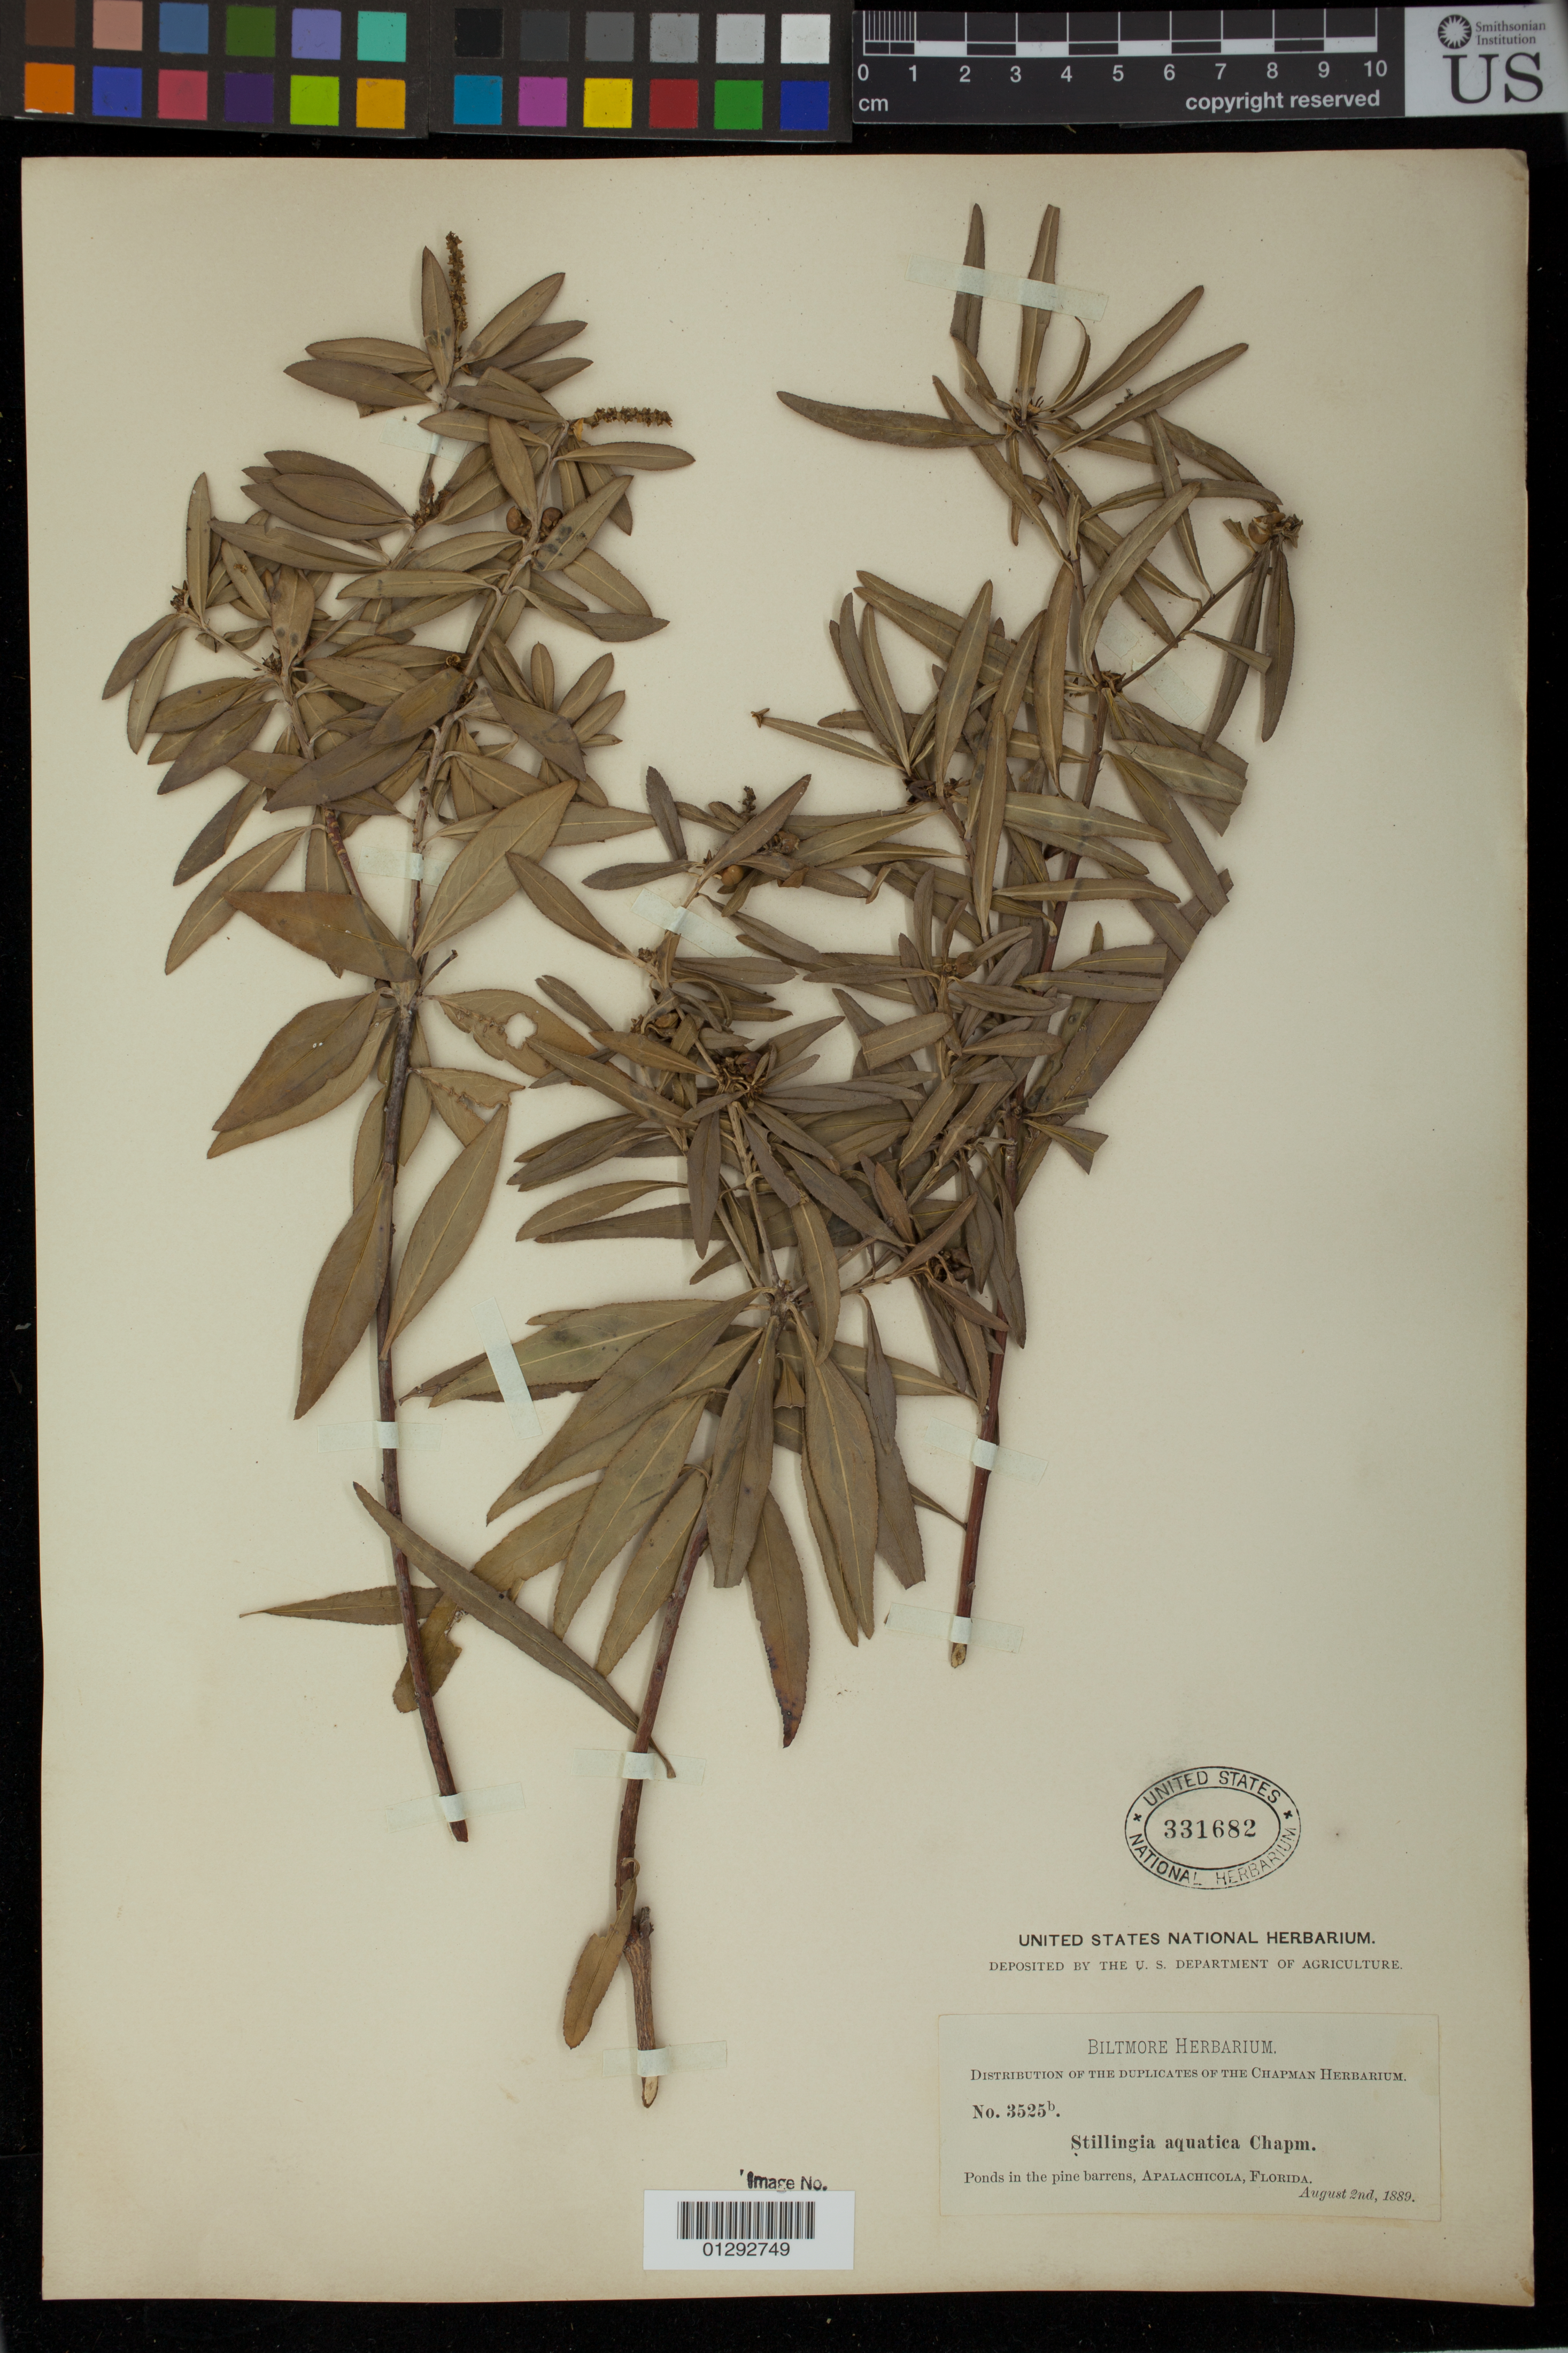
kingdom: Plantae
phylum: Tracheophyta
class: Magnoliopsida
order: Malpighiales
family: Euphorbiaceae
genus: Stillingia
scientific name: Stillingia aquatica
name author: Chapm.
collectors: ex herb. Biltmore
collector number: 3525b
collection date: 1889-08-02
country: United States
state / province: Florida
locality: Apalachicola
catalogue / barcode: US 331682